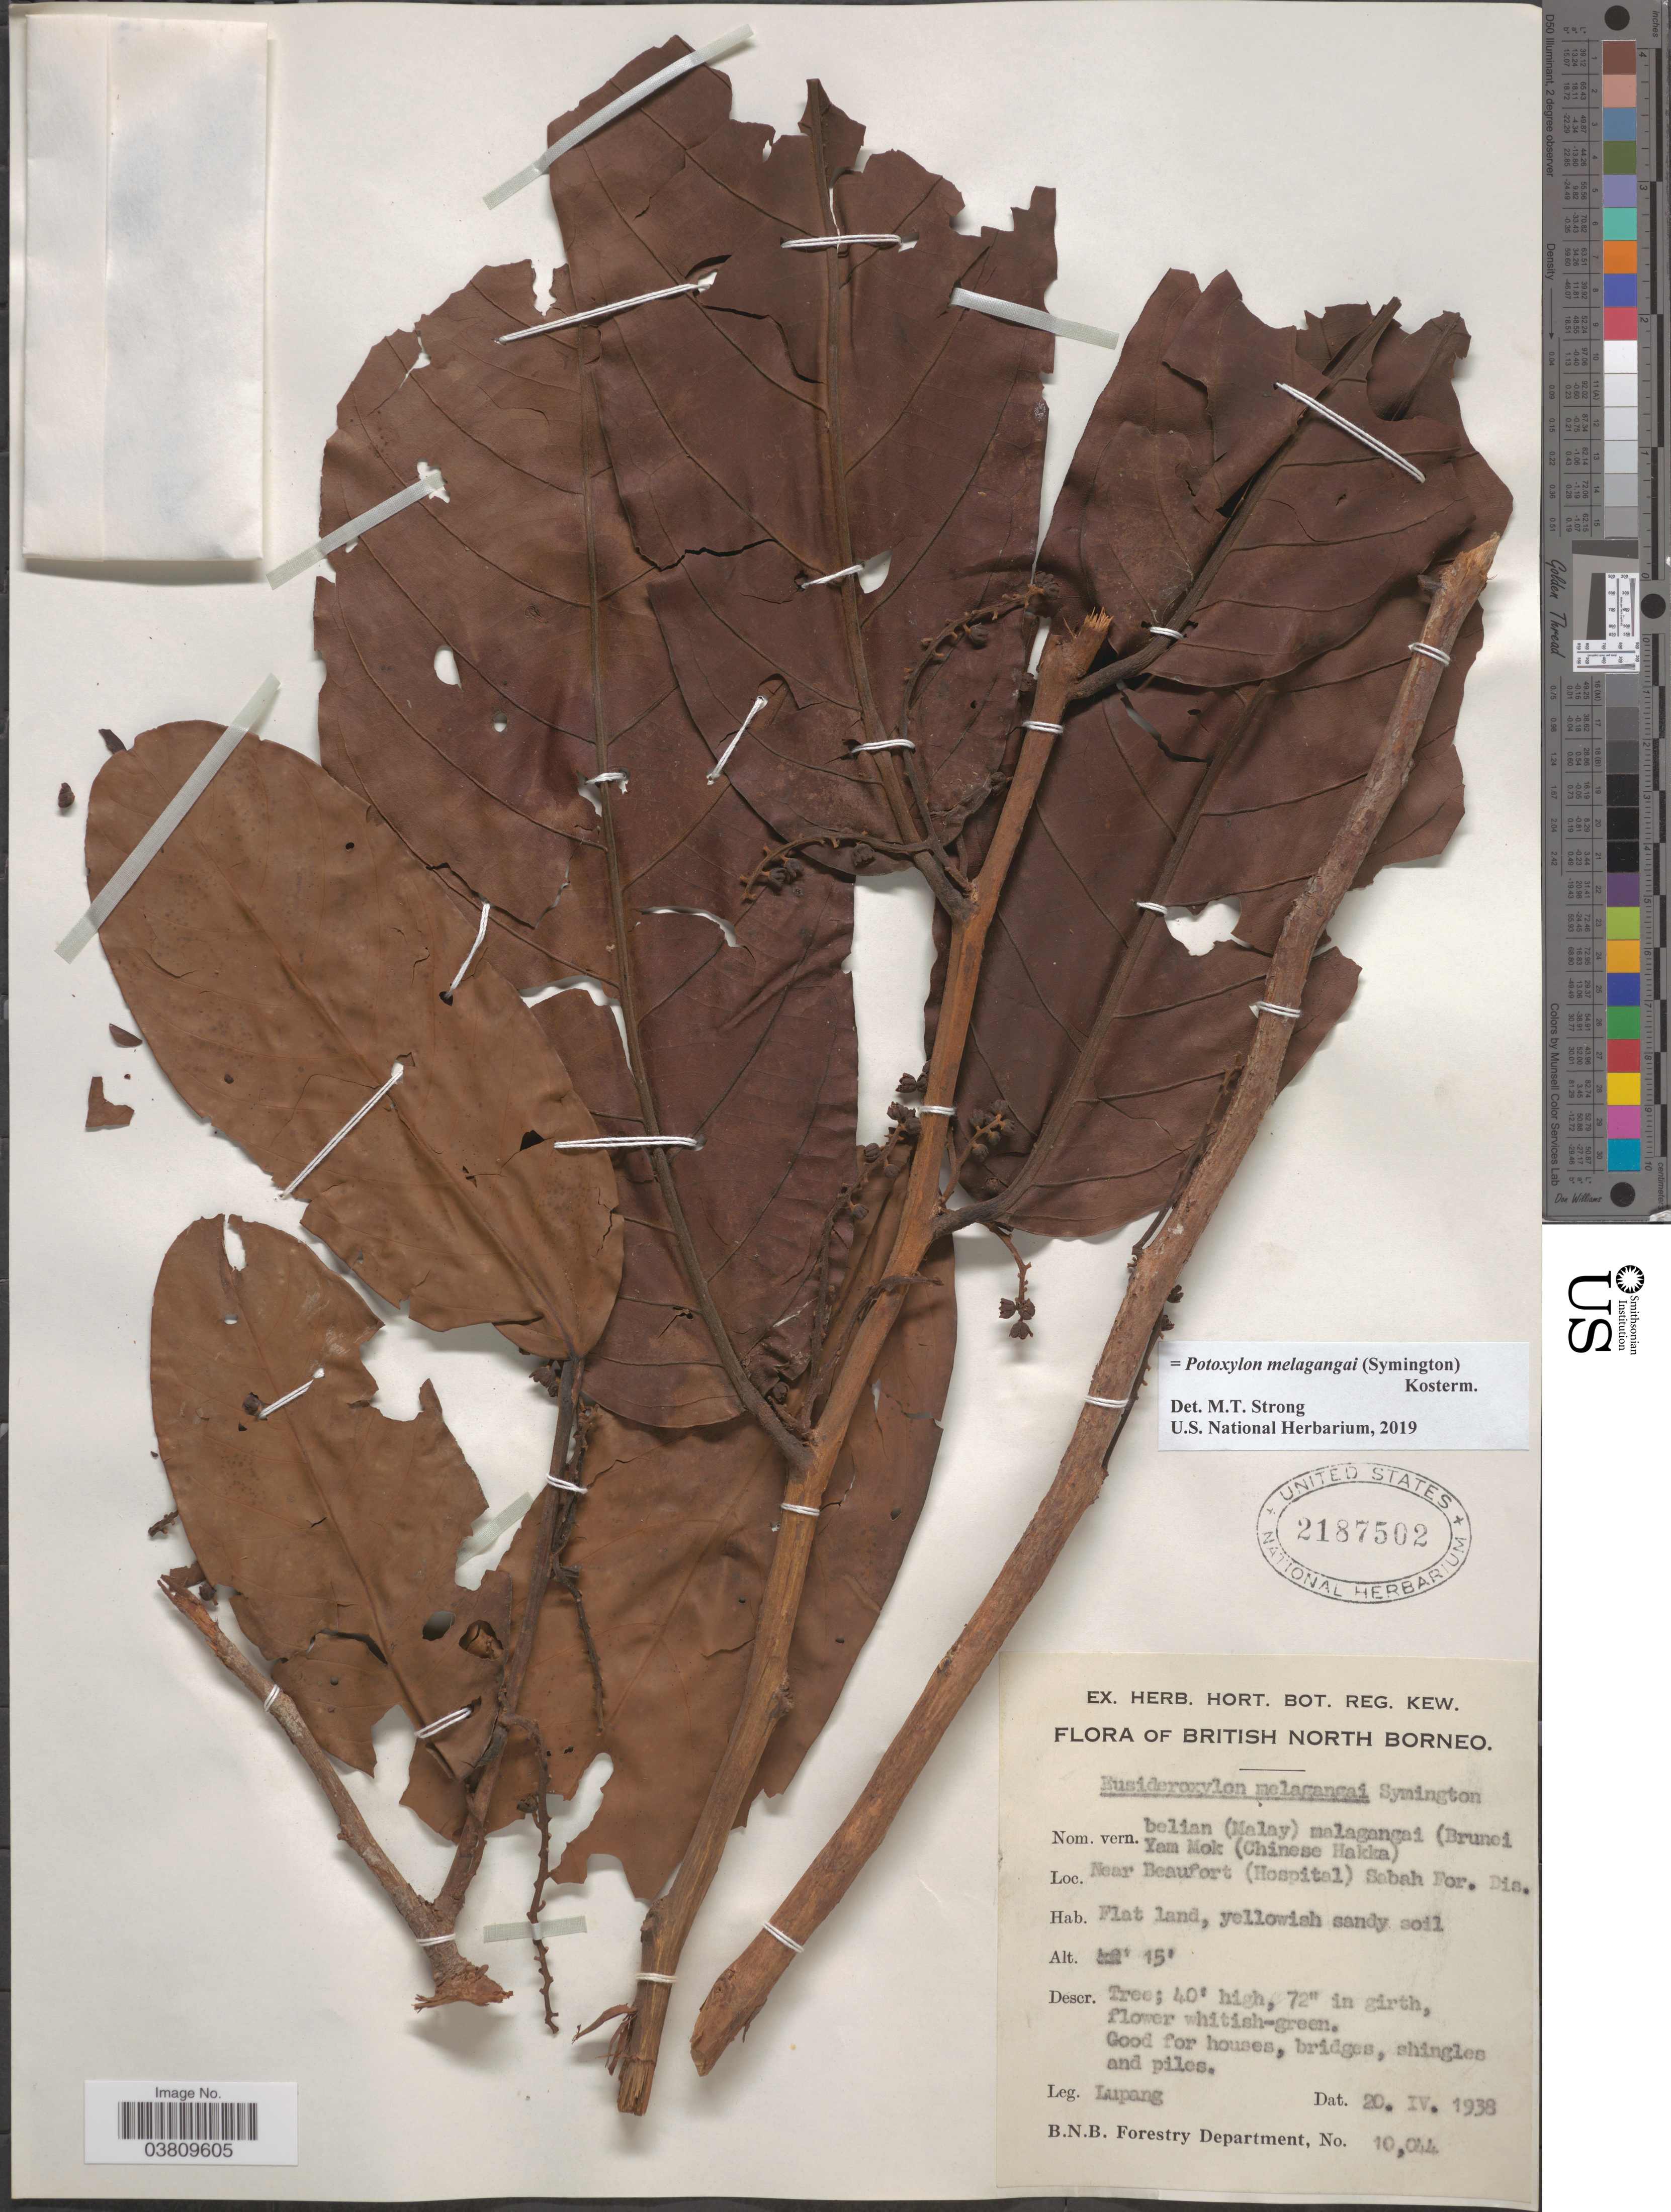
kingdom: Plantae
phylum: Tracheophyta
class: Magnoliopsida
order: Laurales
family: Lauraceae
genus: Potoxylon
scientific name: Potoxylon melagangai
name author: (Symington) Kosterm.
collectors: Lupang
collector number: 10044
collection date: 1938-04-20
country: Malaysia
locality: British North Borneo. Near Beaufort (Hospital) Sabah For. Dis.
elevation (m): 5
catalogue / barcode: US 2187502